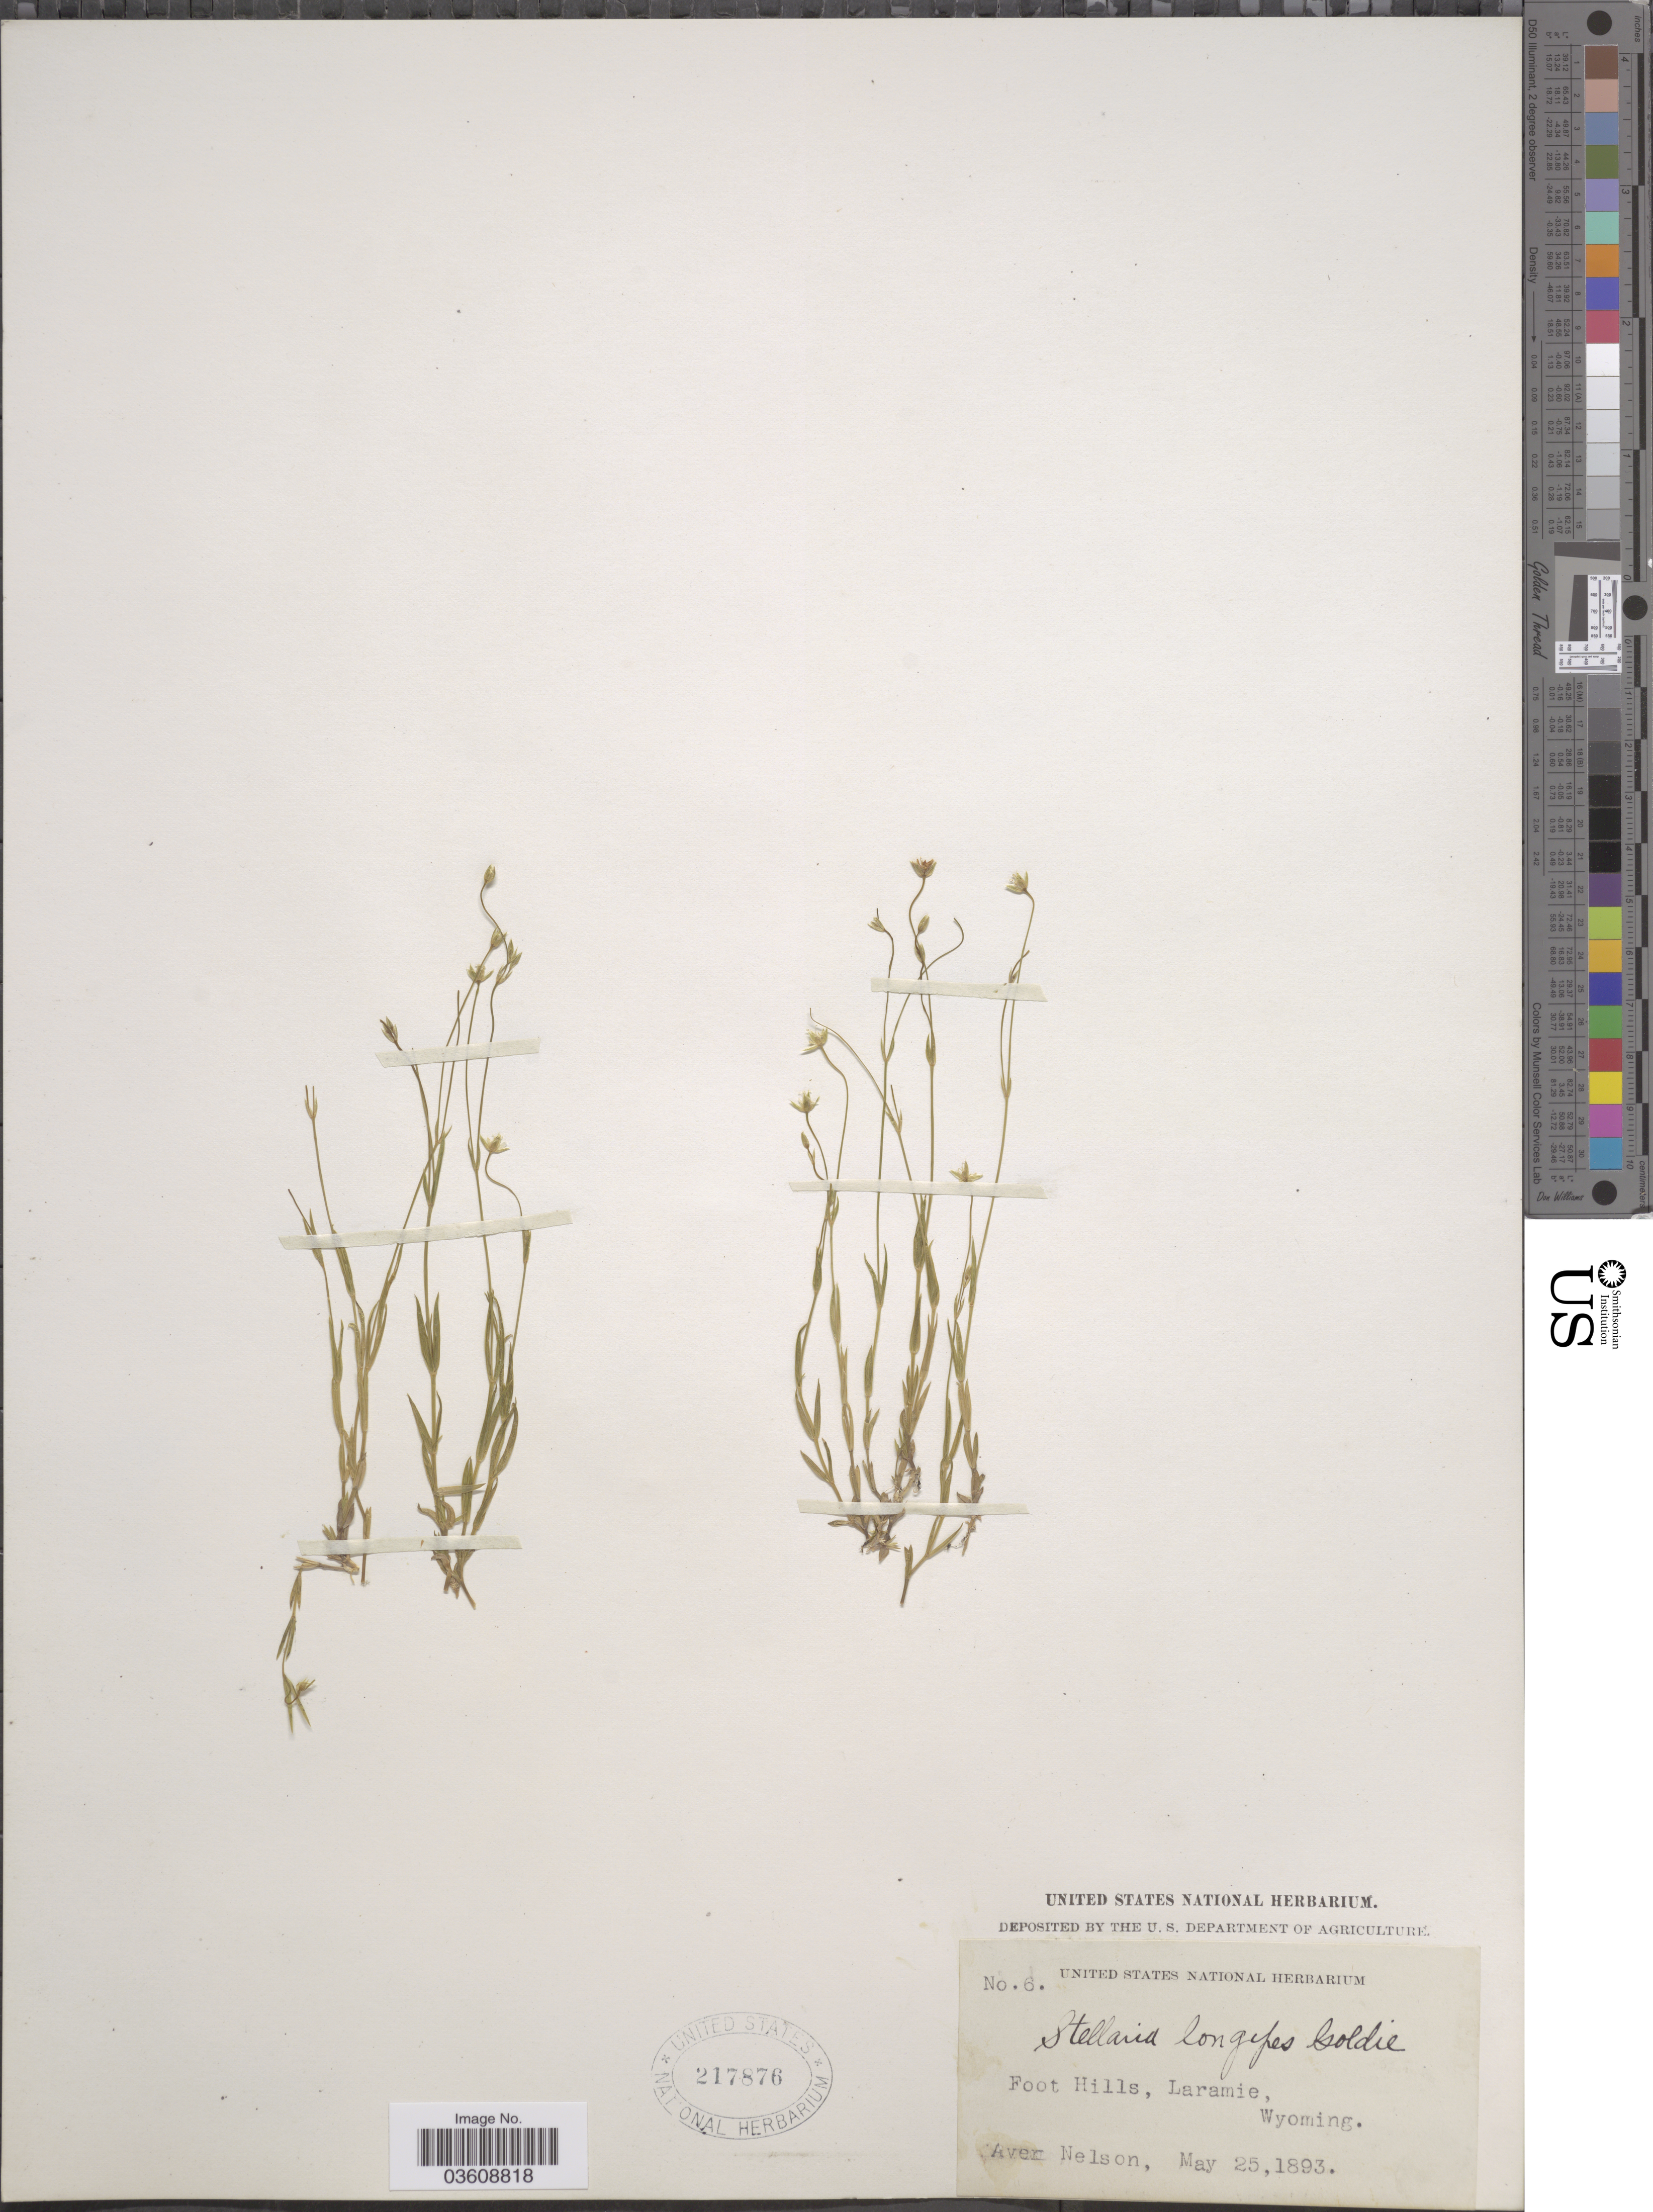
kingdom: Plantae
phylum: Tracheophyta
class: Magnoliopsida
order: Caryophyllales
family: Caryophyllaceae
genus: Stellaria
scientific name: Stellaria longipes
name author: Goldie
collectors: A. Nelson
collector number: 6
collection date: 1893-05-25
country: United States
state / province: Wyoming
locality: Foot Hills, Laramie.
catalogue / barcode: US 217876